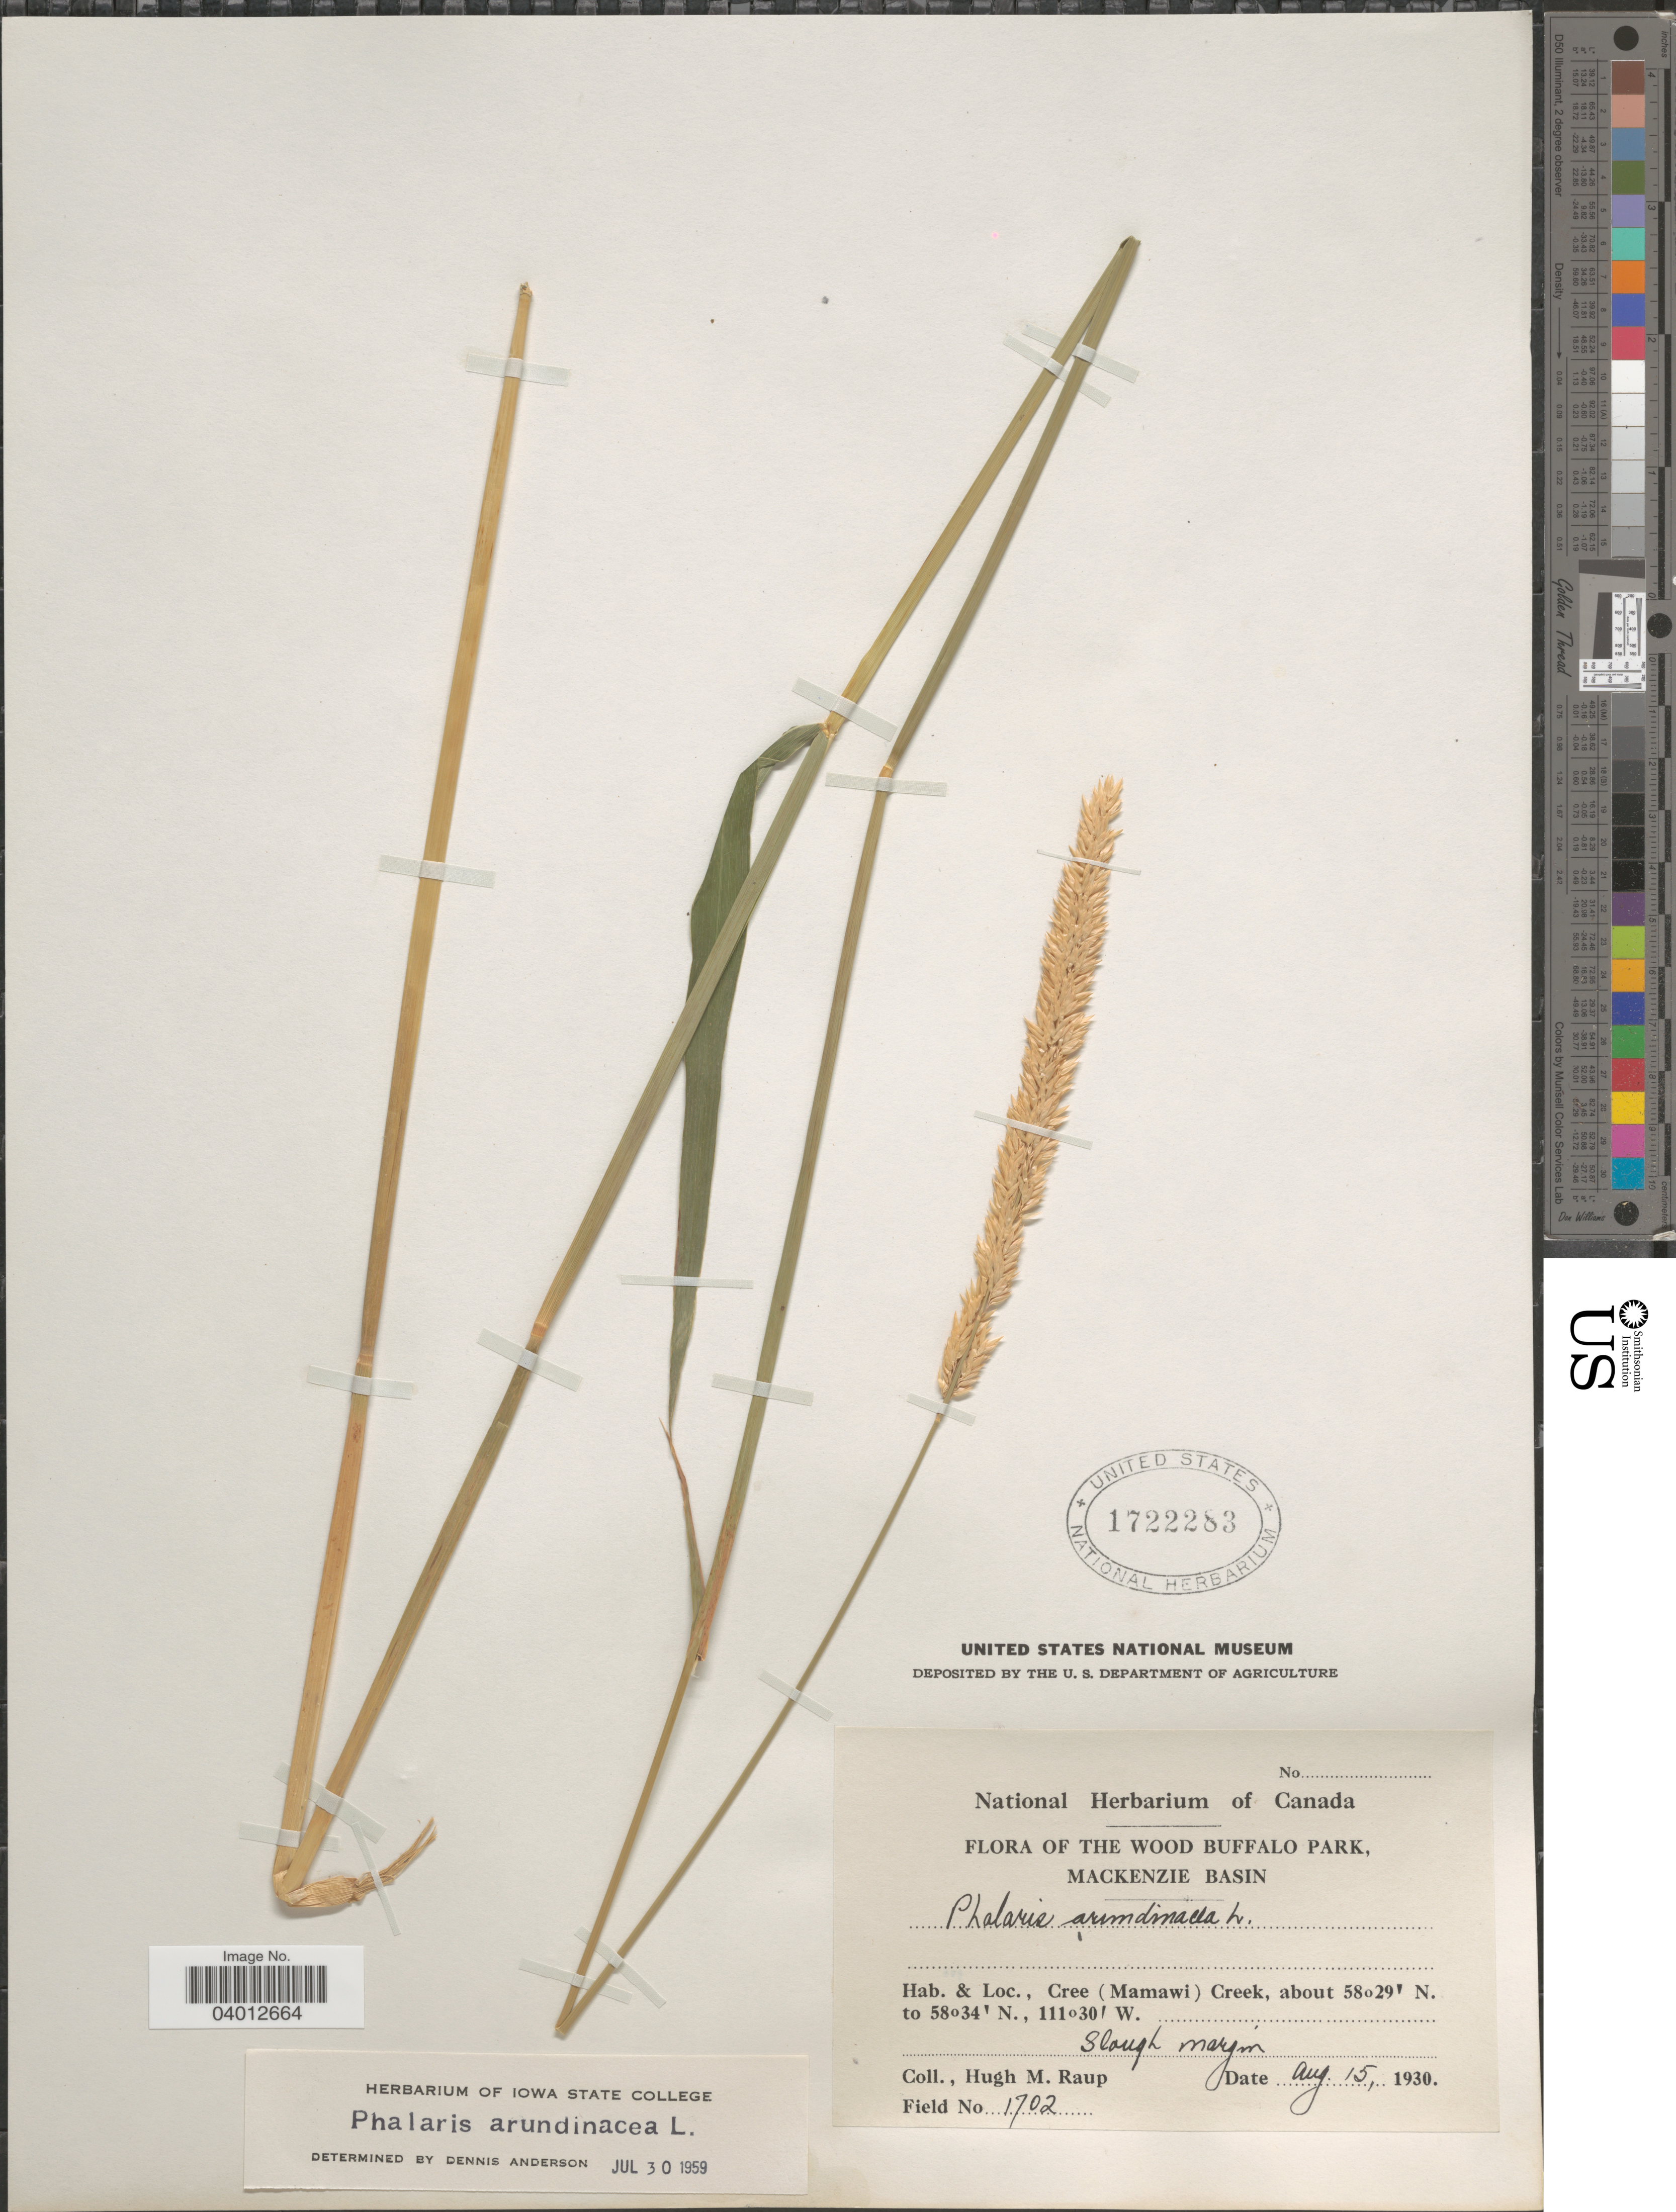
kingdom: Plantae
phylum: Tracheophyta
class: Liliopsida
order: Poales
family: Poaceae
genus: Phalaris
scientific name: Phalaris arundinacea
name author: L.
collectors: H. Raup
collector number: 1702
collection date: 1930-08-15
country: Canada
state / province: Alberta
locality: The Wood Buffalo Park, Mackenzie Basin. Cree (Mamawi) Creek.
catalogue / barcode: US 1722283